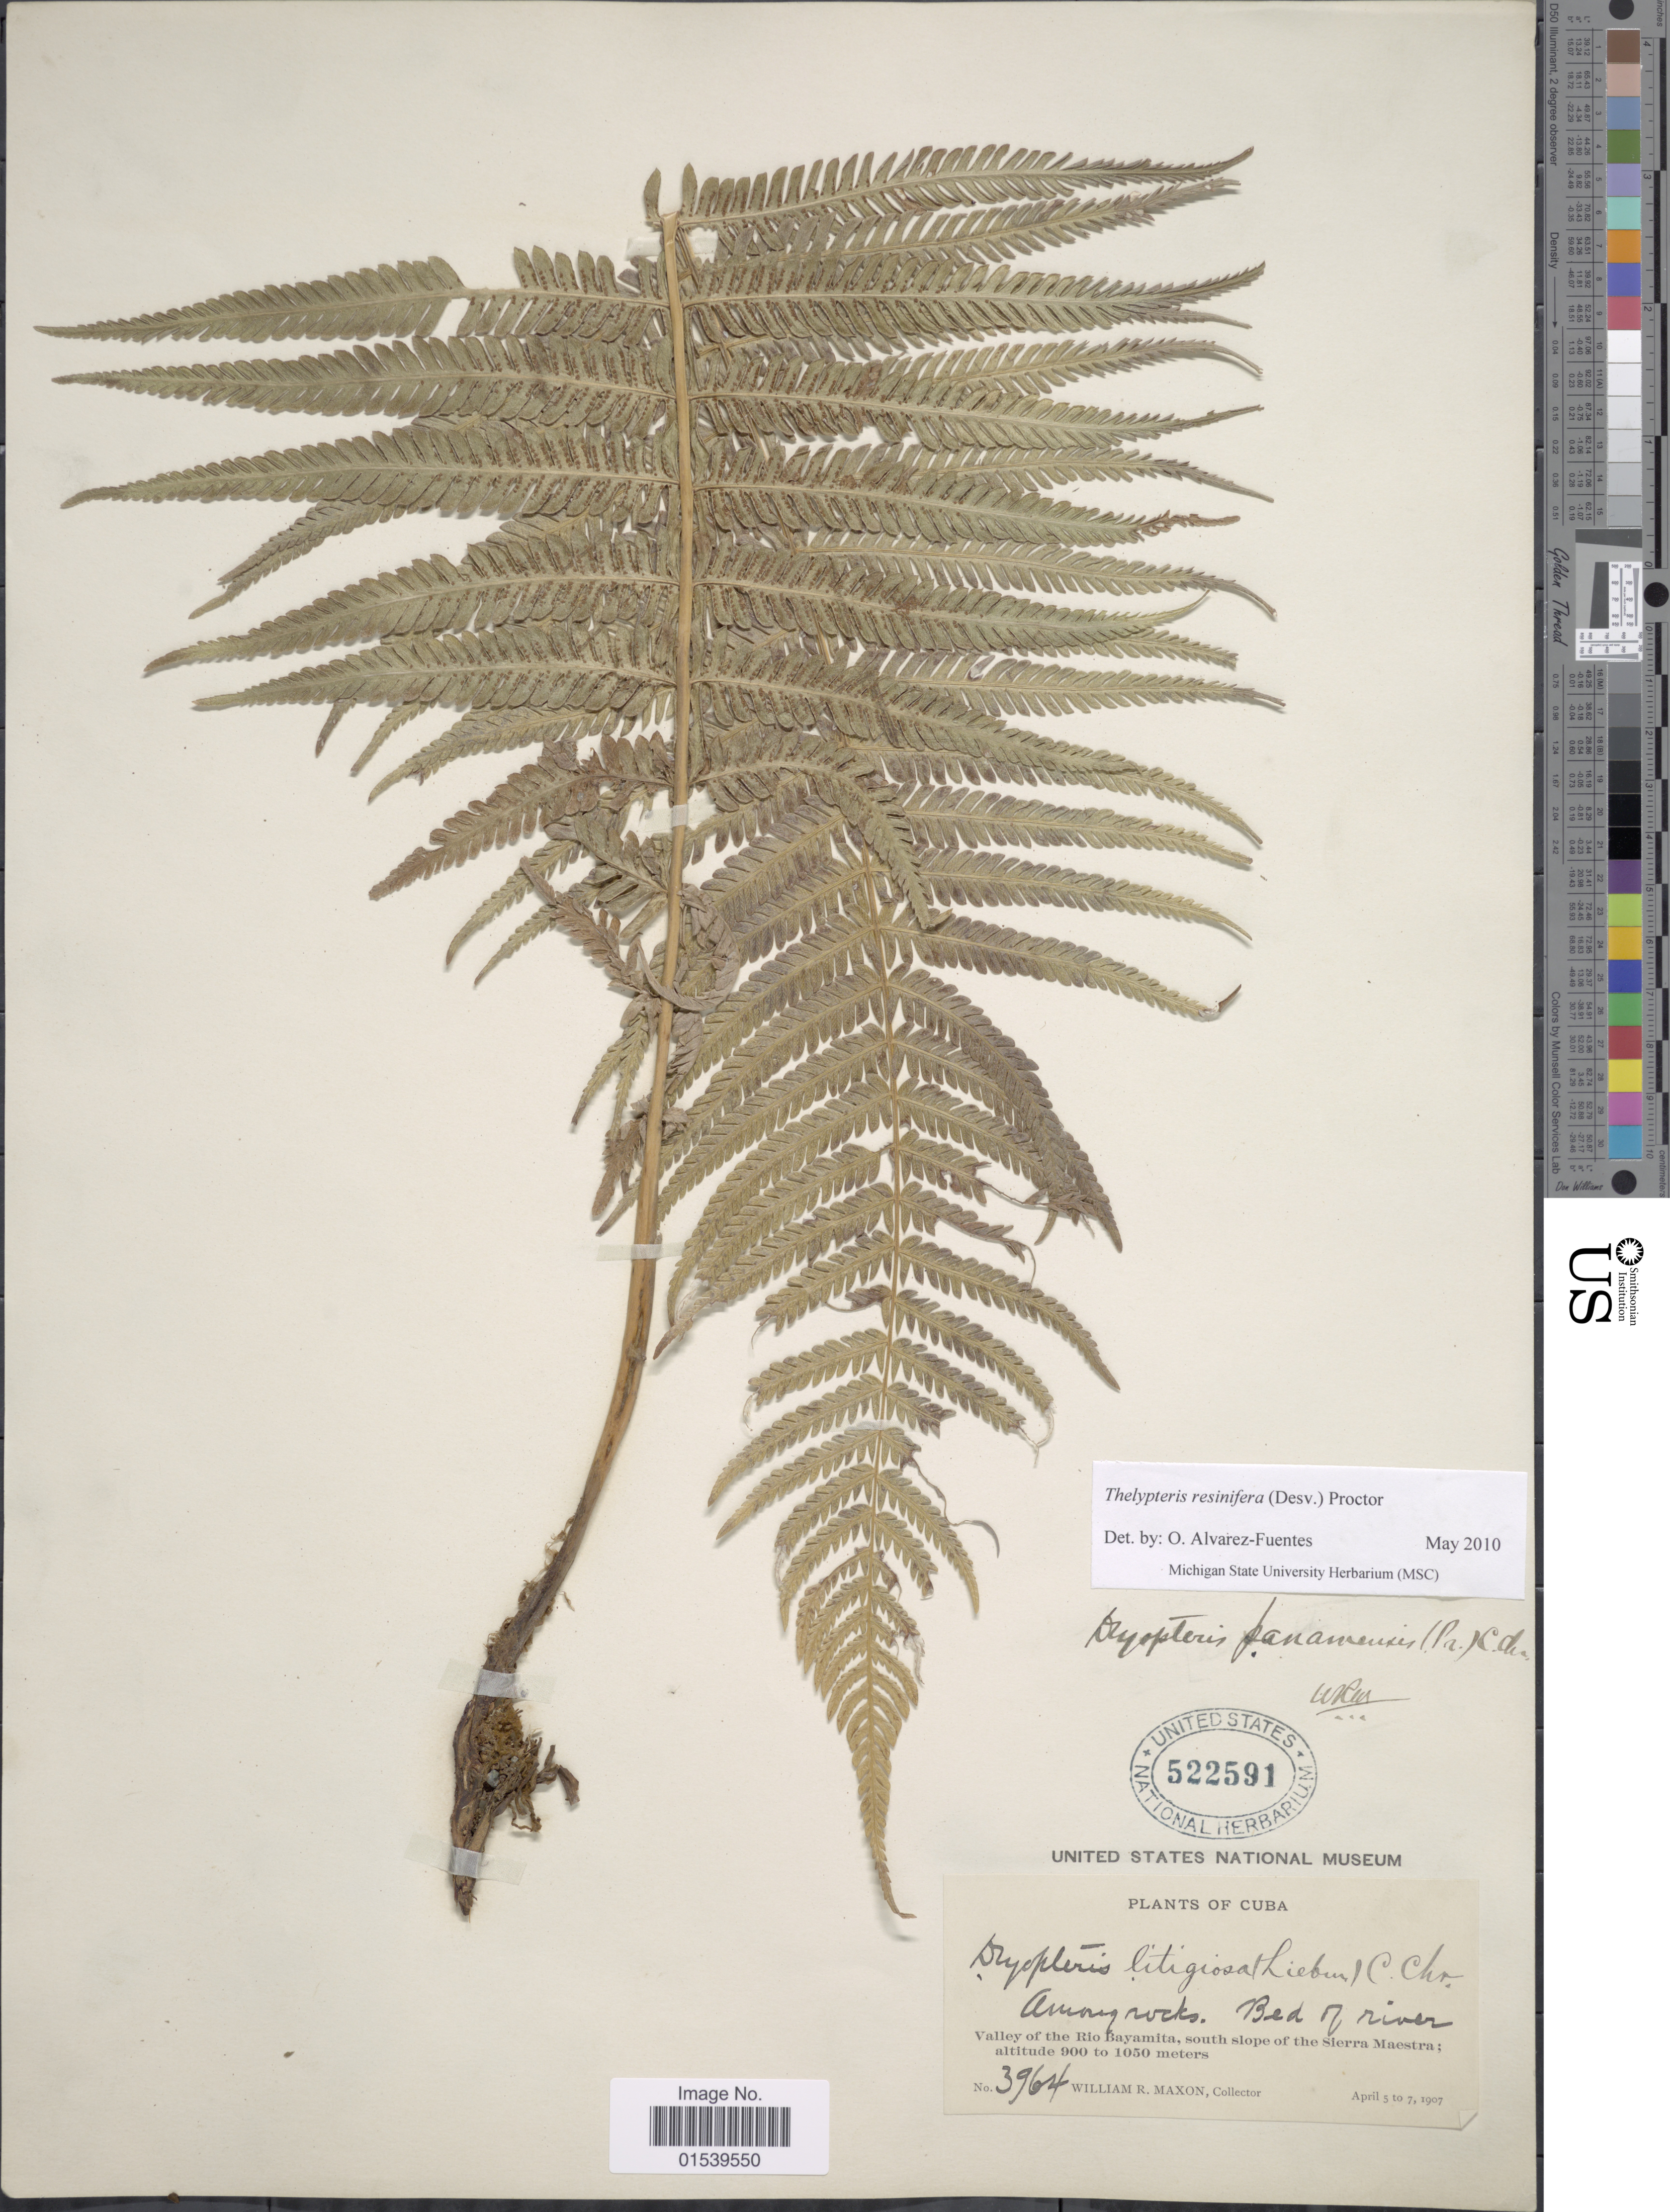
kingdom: Plantae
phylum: Tracheophyta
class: Polypodiopsida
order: Polypodiales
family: Thelypteridaceae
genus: Amauropelta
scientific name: Amauropelta resinifera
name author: (Desv.) Pic. Serm.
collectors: W. R. Maxon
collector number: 3964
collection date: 1907-04-05/1907-04-07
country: Cuba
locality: Valley of the Rio Bayamita, south slope of the Sierra Maestra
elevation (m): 900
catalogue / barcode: US 522591